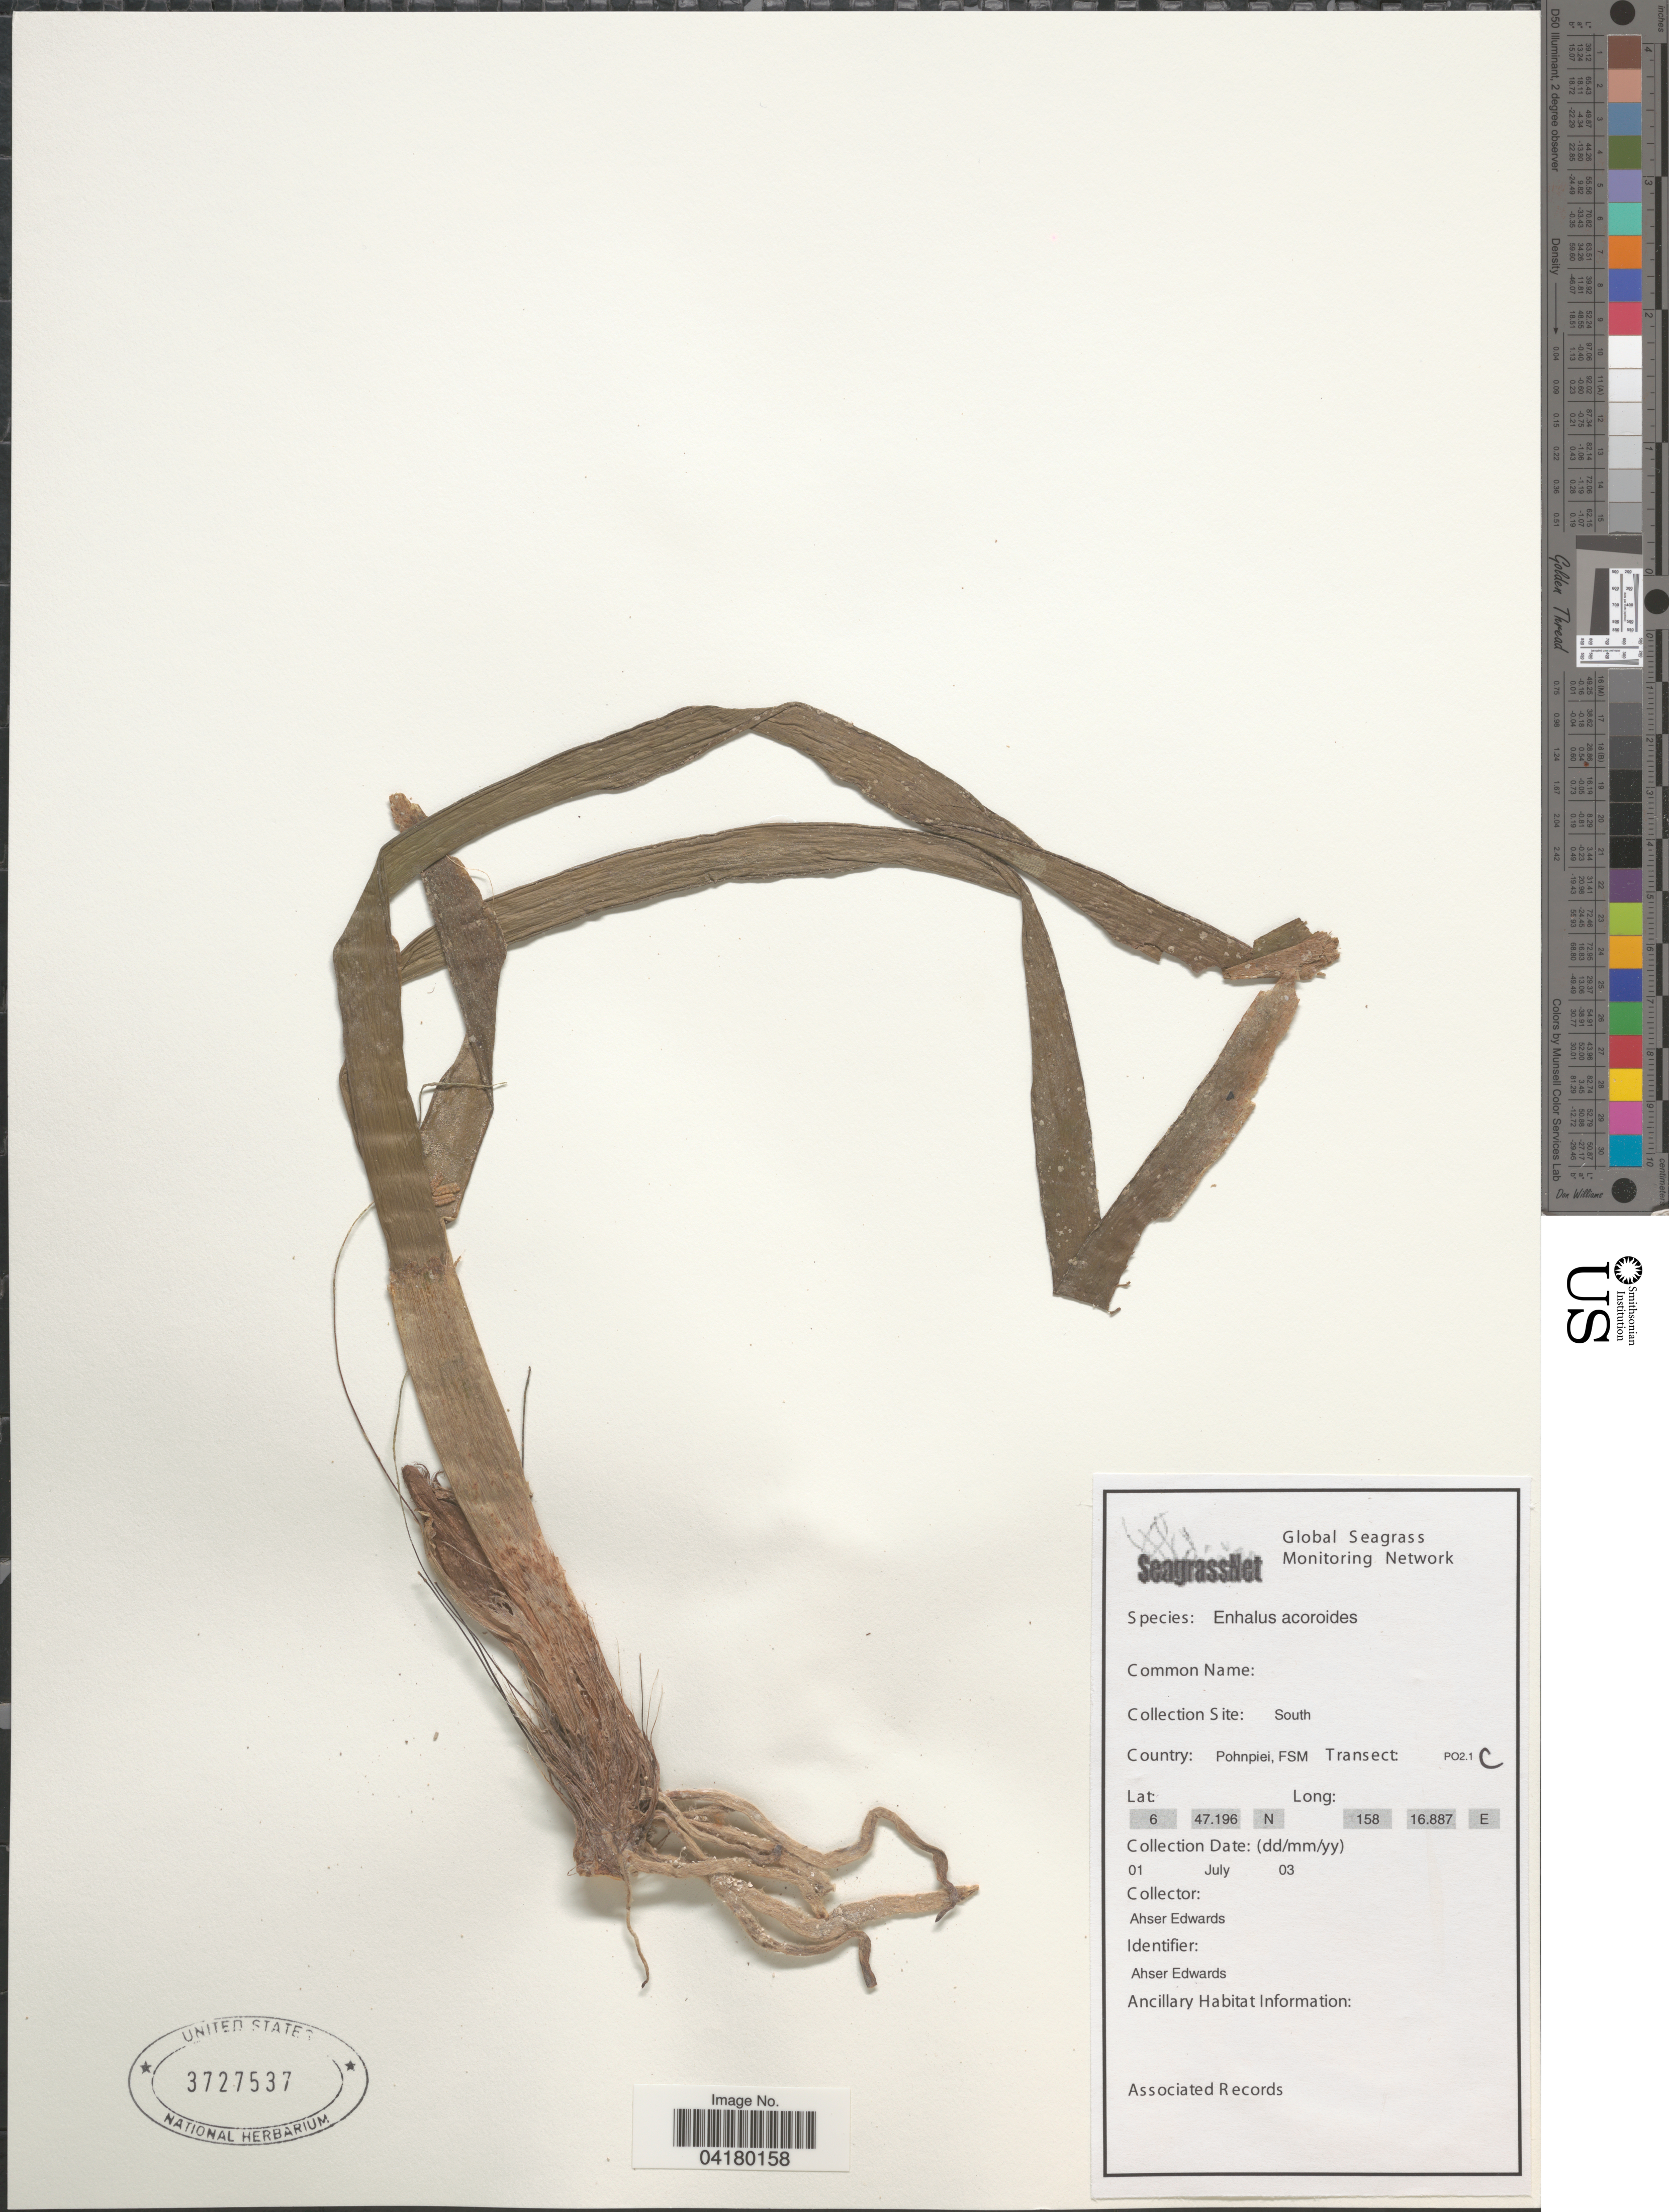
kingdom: Plantae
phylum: Tracheophyta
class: Liliopsida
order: Alismatales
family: Hydrocharitaceae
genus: Enhalus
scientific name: Enhalus acoroides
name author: (L. f.) Royle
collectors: A. Edwards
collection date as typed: Transcribed d/m/y: 1/7/3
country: Micronesia, Federated States of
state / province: Pohnpei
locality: Collection Site: South. Country: Pohnpiei, FSM. Transect: PO2.1C.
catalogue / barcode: US 3727537